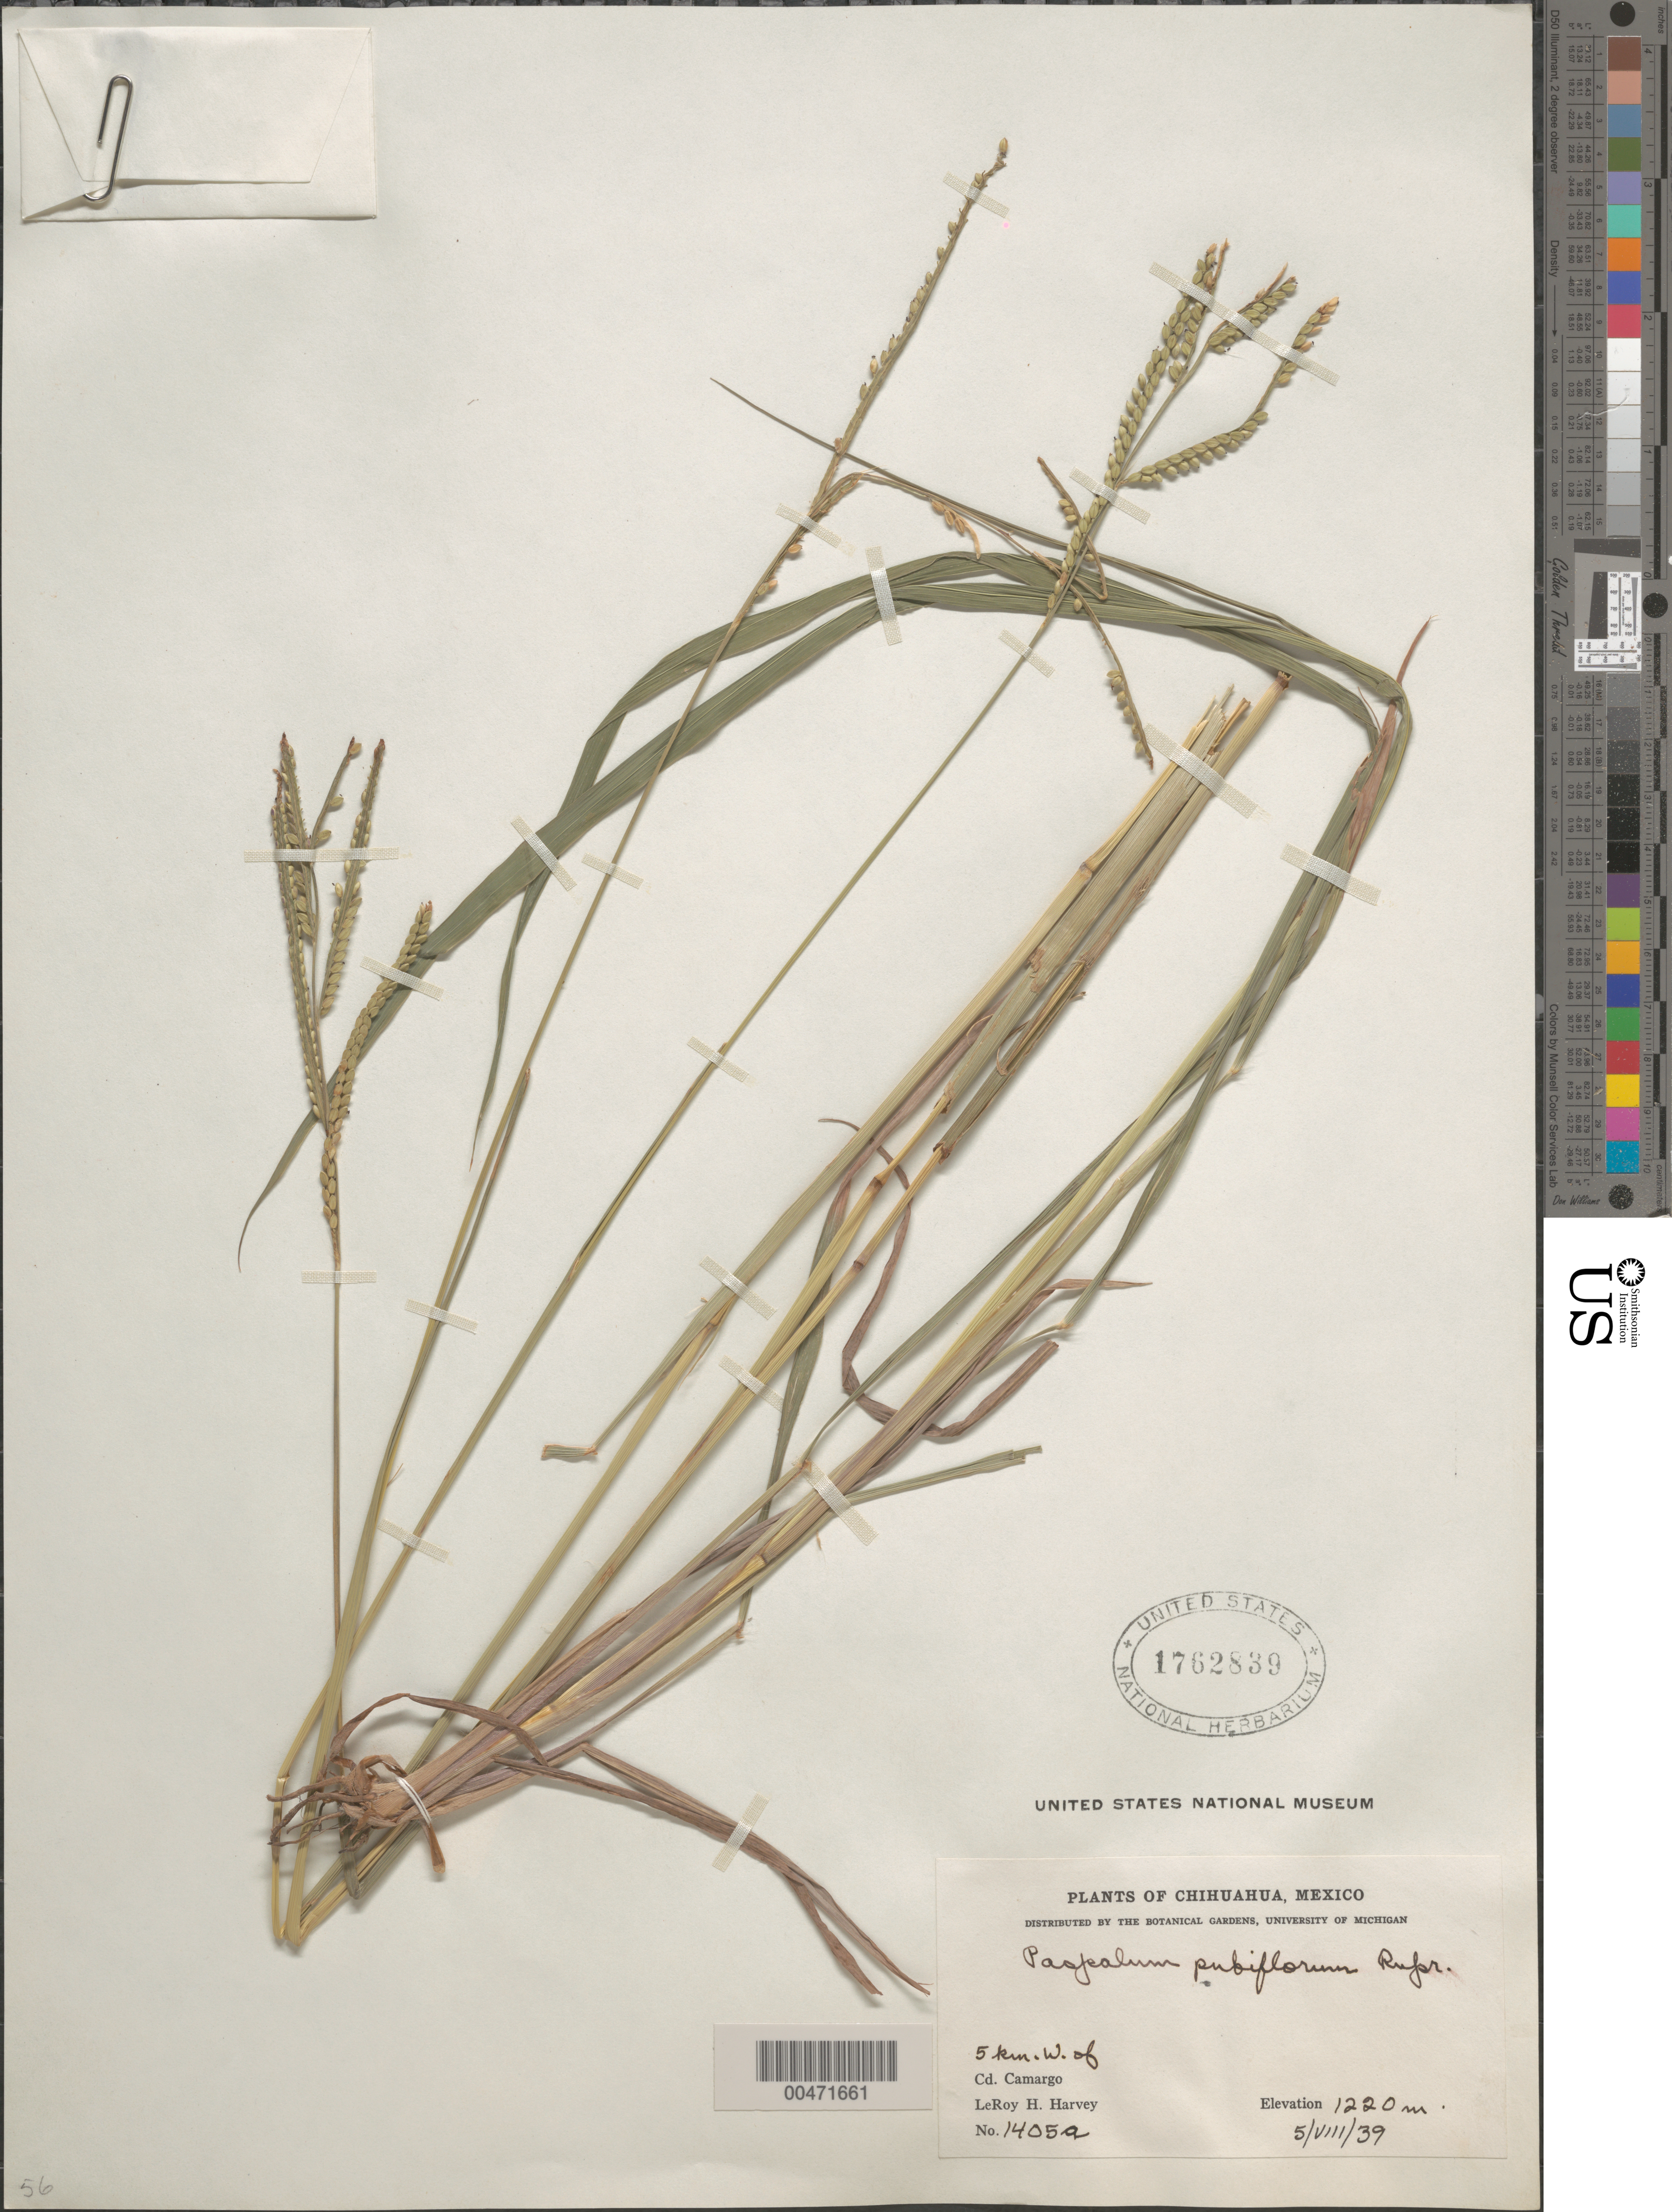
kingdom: Plantae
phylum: Tracheophyta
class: Liliopsida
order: Poales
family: Poaceae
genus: Paspalum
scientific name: Paspalum pubiflorum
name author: Rupr. ex E. Fourn.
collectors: L. H. Harvey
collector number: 1405a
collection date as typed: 5 Aug 1939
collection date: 1939-08-05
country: Mexico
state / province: Chihuahua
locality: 5 km W of Cd. Camargo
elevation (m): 1220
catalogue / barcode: US 1762839